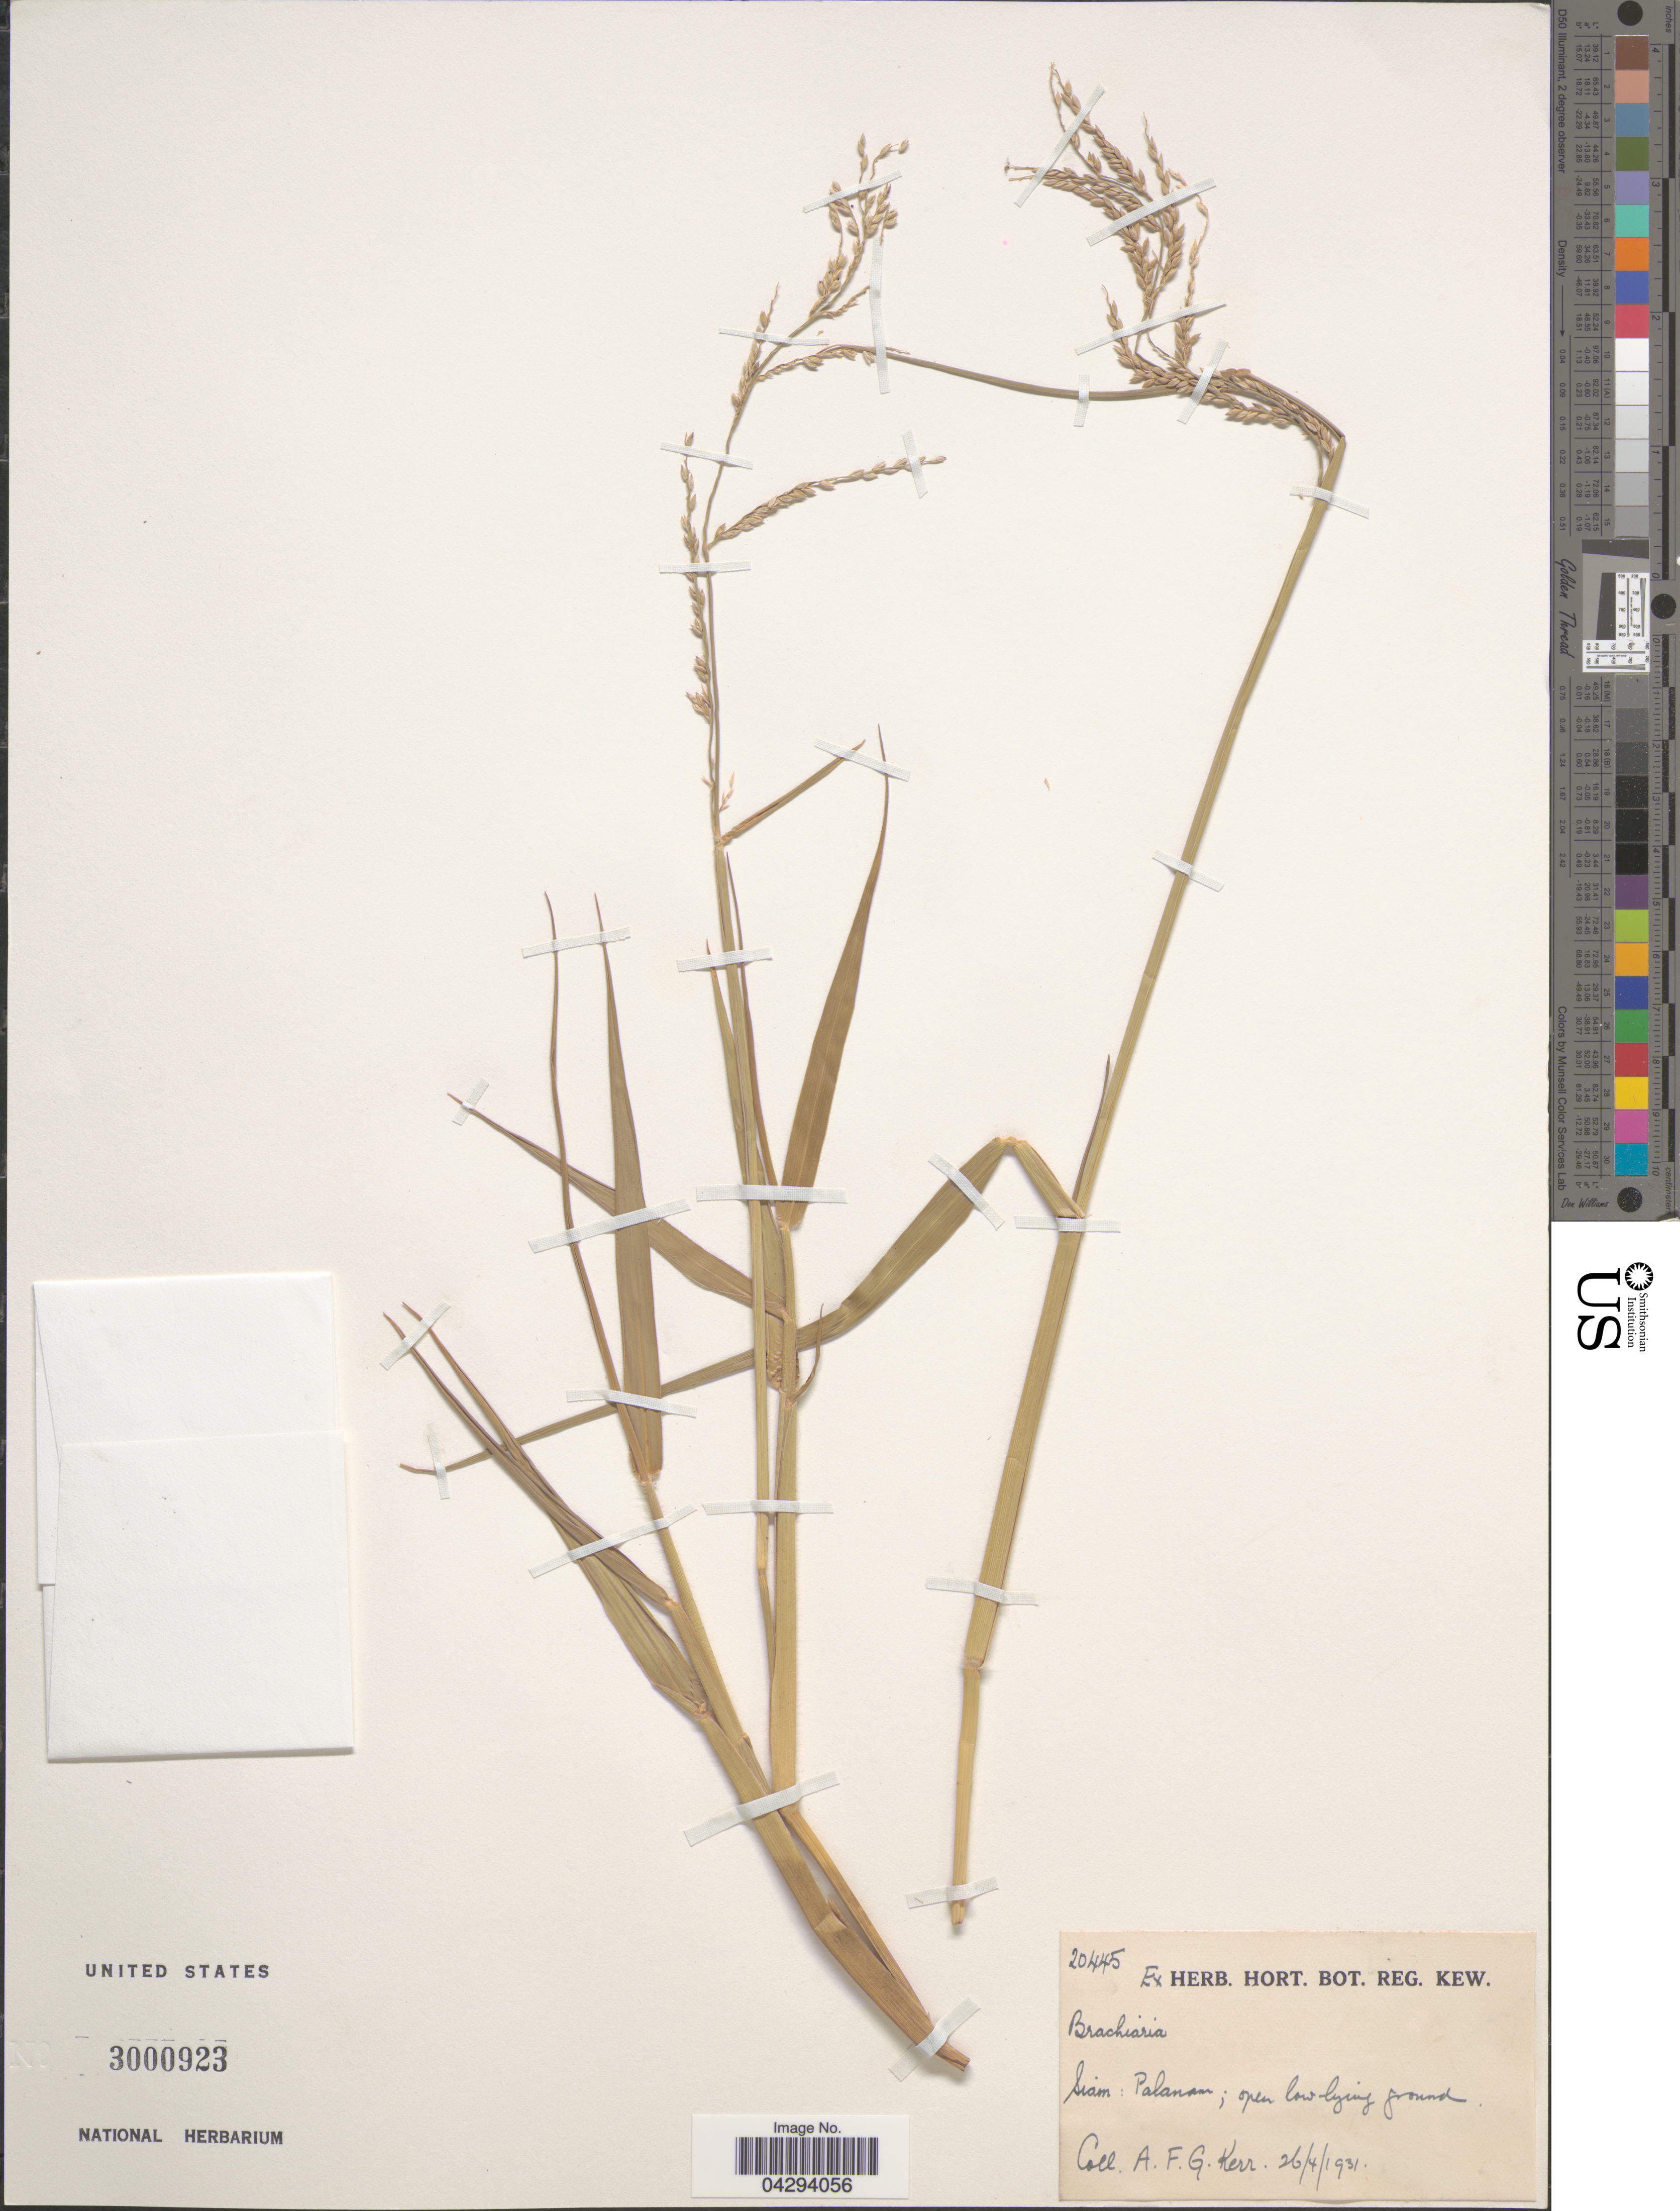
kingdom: Plantae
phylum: Tracheophyta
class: Liliopsida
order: Poales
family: Poaceae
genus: Urochloa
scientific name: Urochloa sp.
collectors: A. F. G. Kerr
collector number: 20445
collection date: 1931-04-26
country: Thailand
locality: Siam: Palanan.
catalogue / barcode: US 3000923